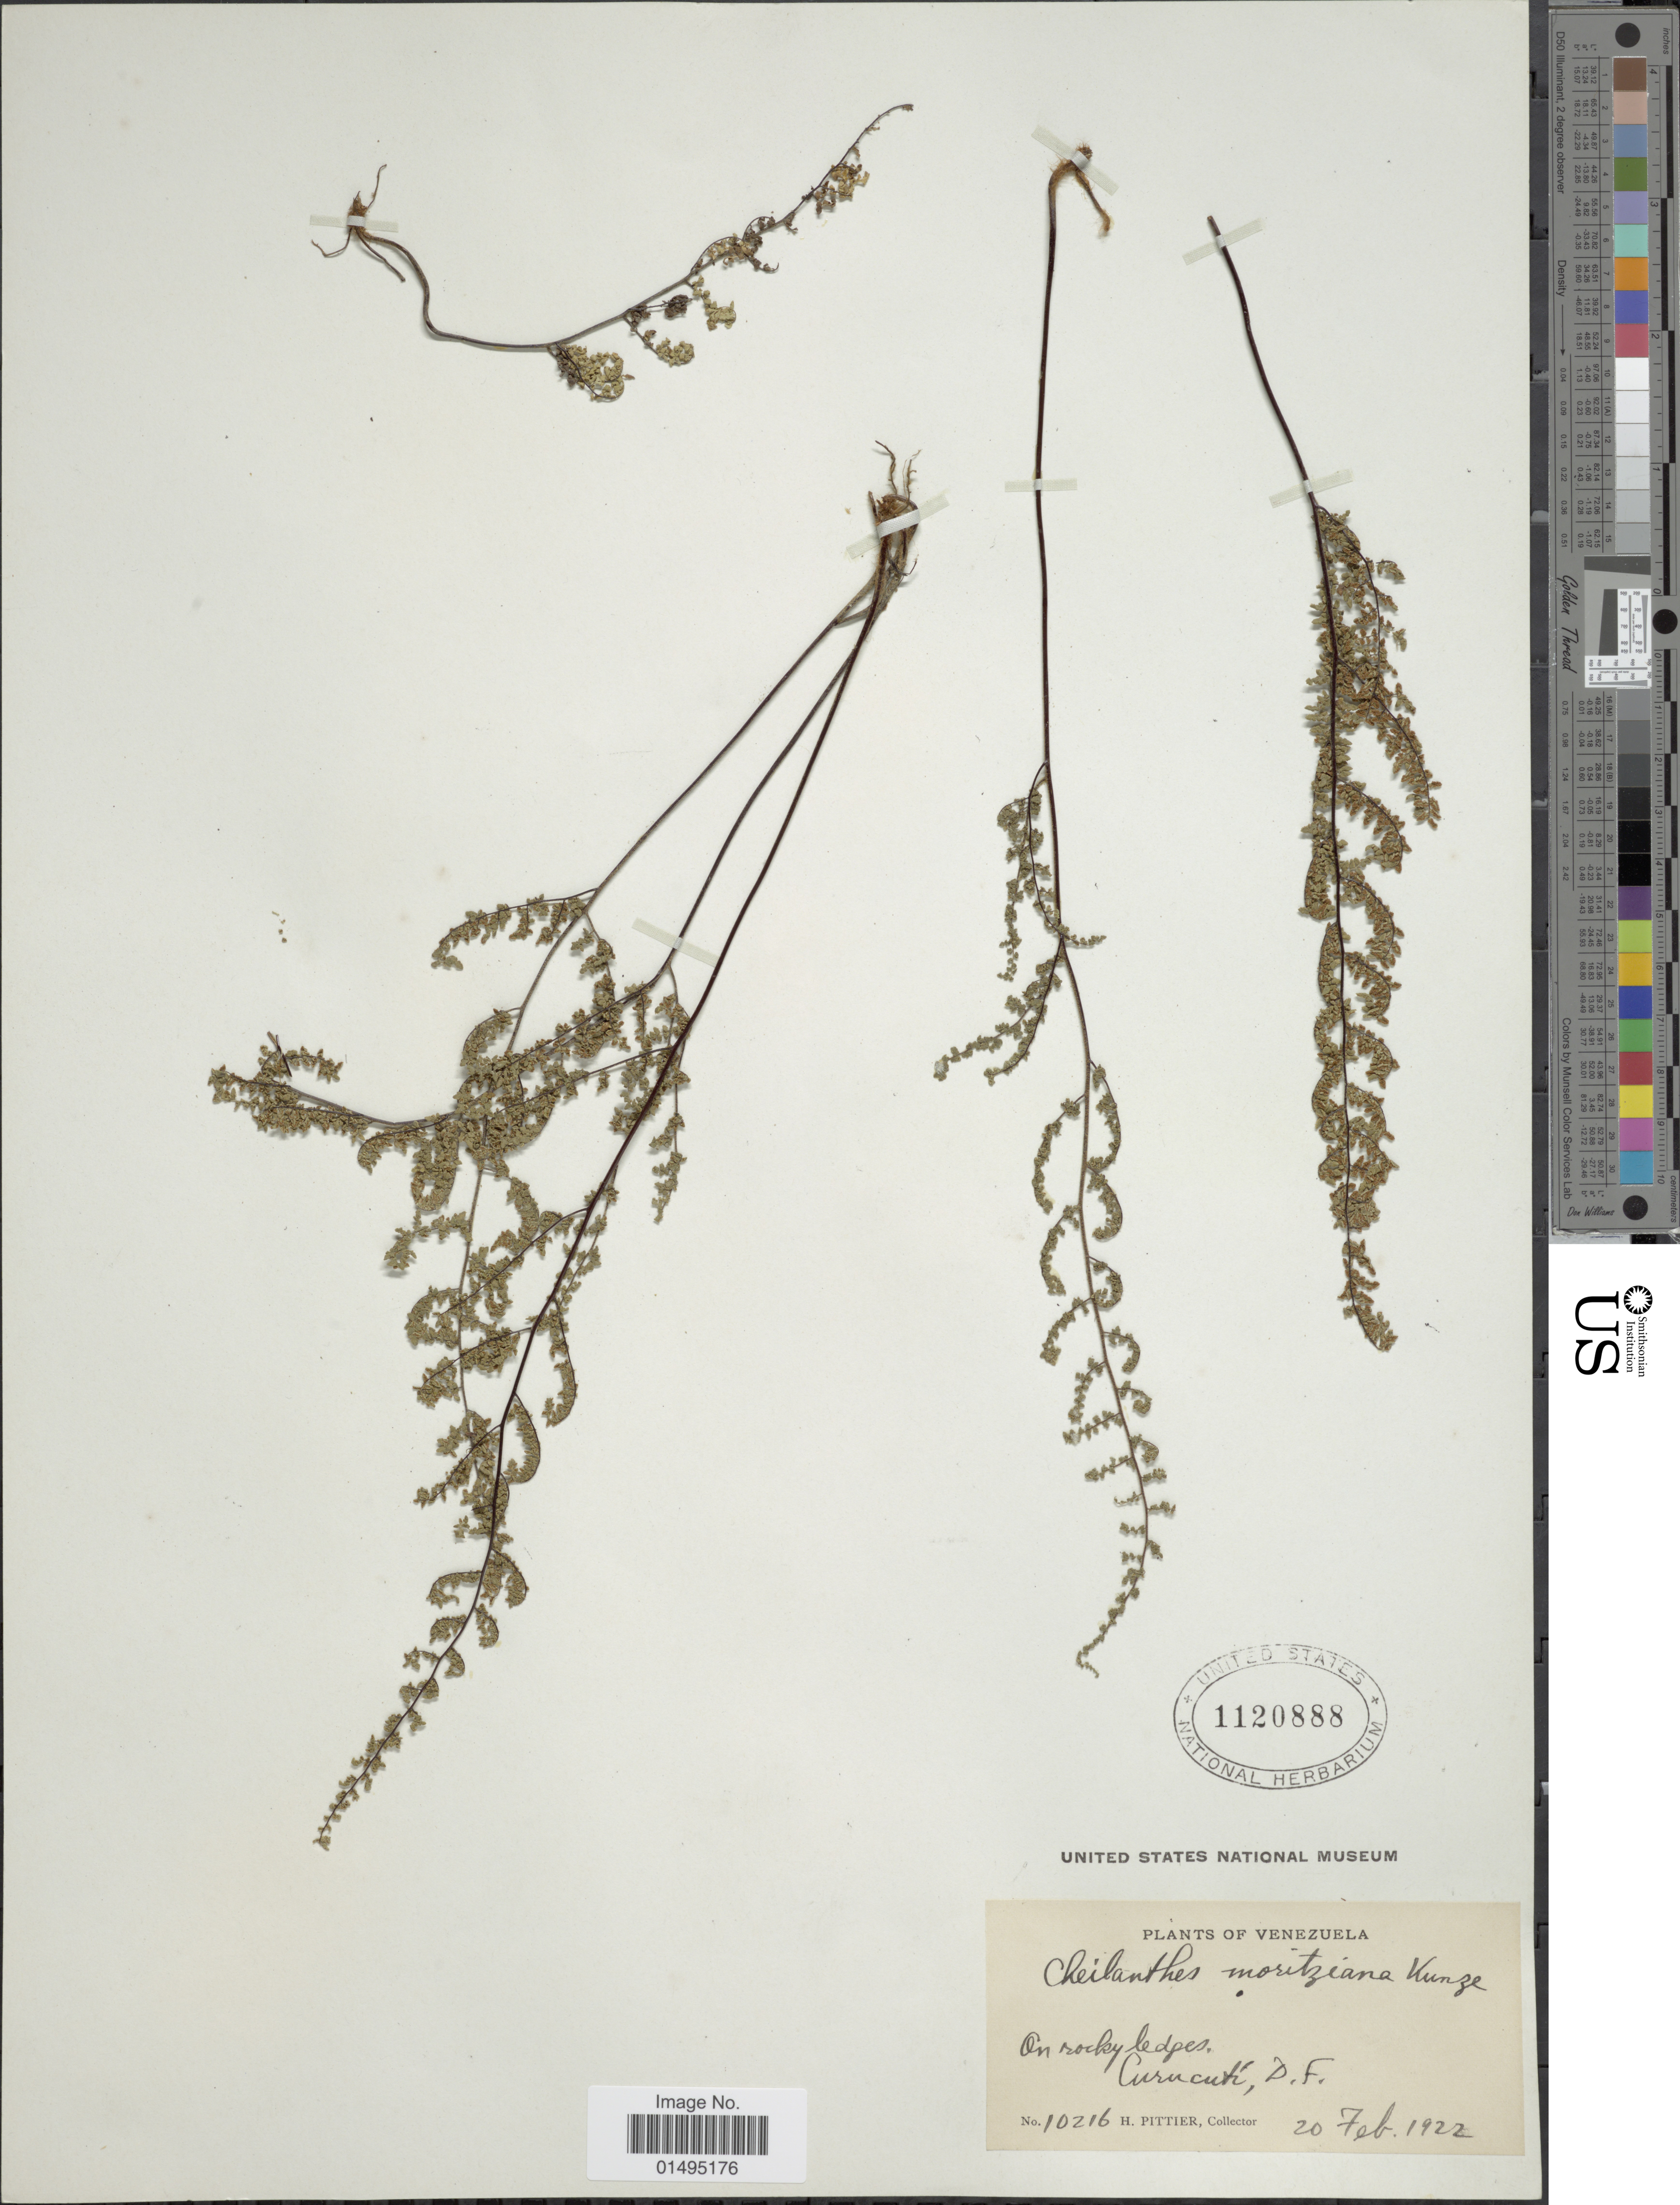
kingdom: Plantae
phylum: Tracheophyta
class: Polypodiopsida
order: Polypodiales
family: Pteridaceae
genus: Myriopteris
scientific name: Myriopteris microphylla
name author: (Sw.) Grusz & Windham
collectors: H. F. Pittier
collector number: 10216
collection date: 1922-02-20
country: Venezuela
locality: Curucuti D. F., Venezuela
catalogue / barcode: US 1120888